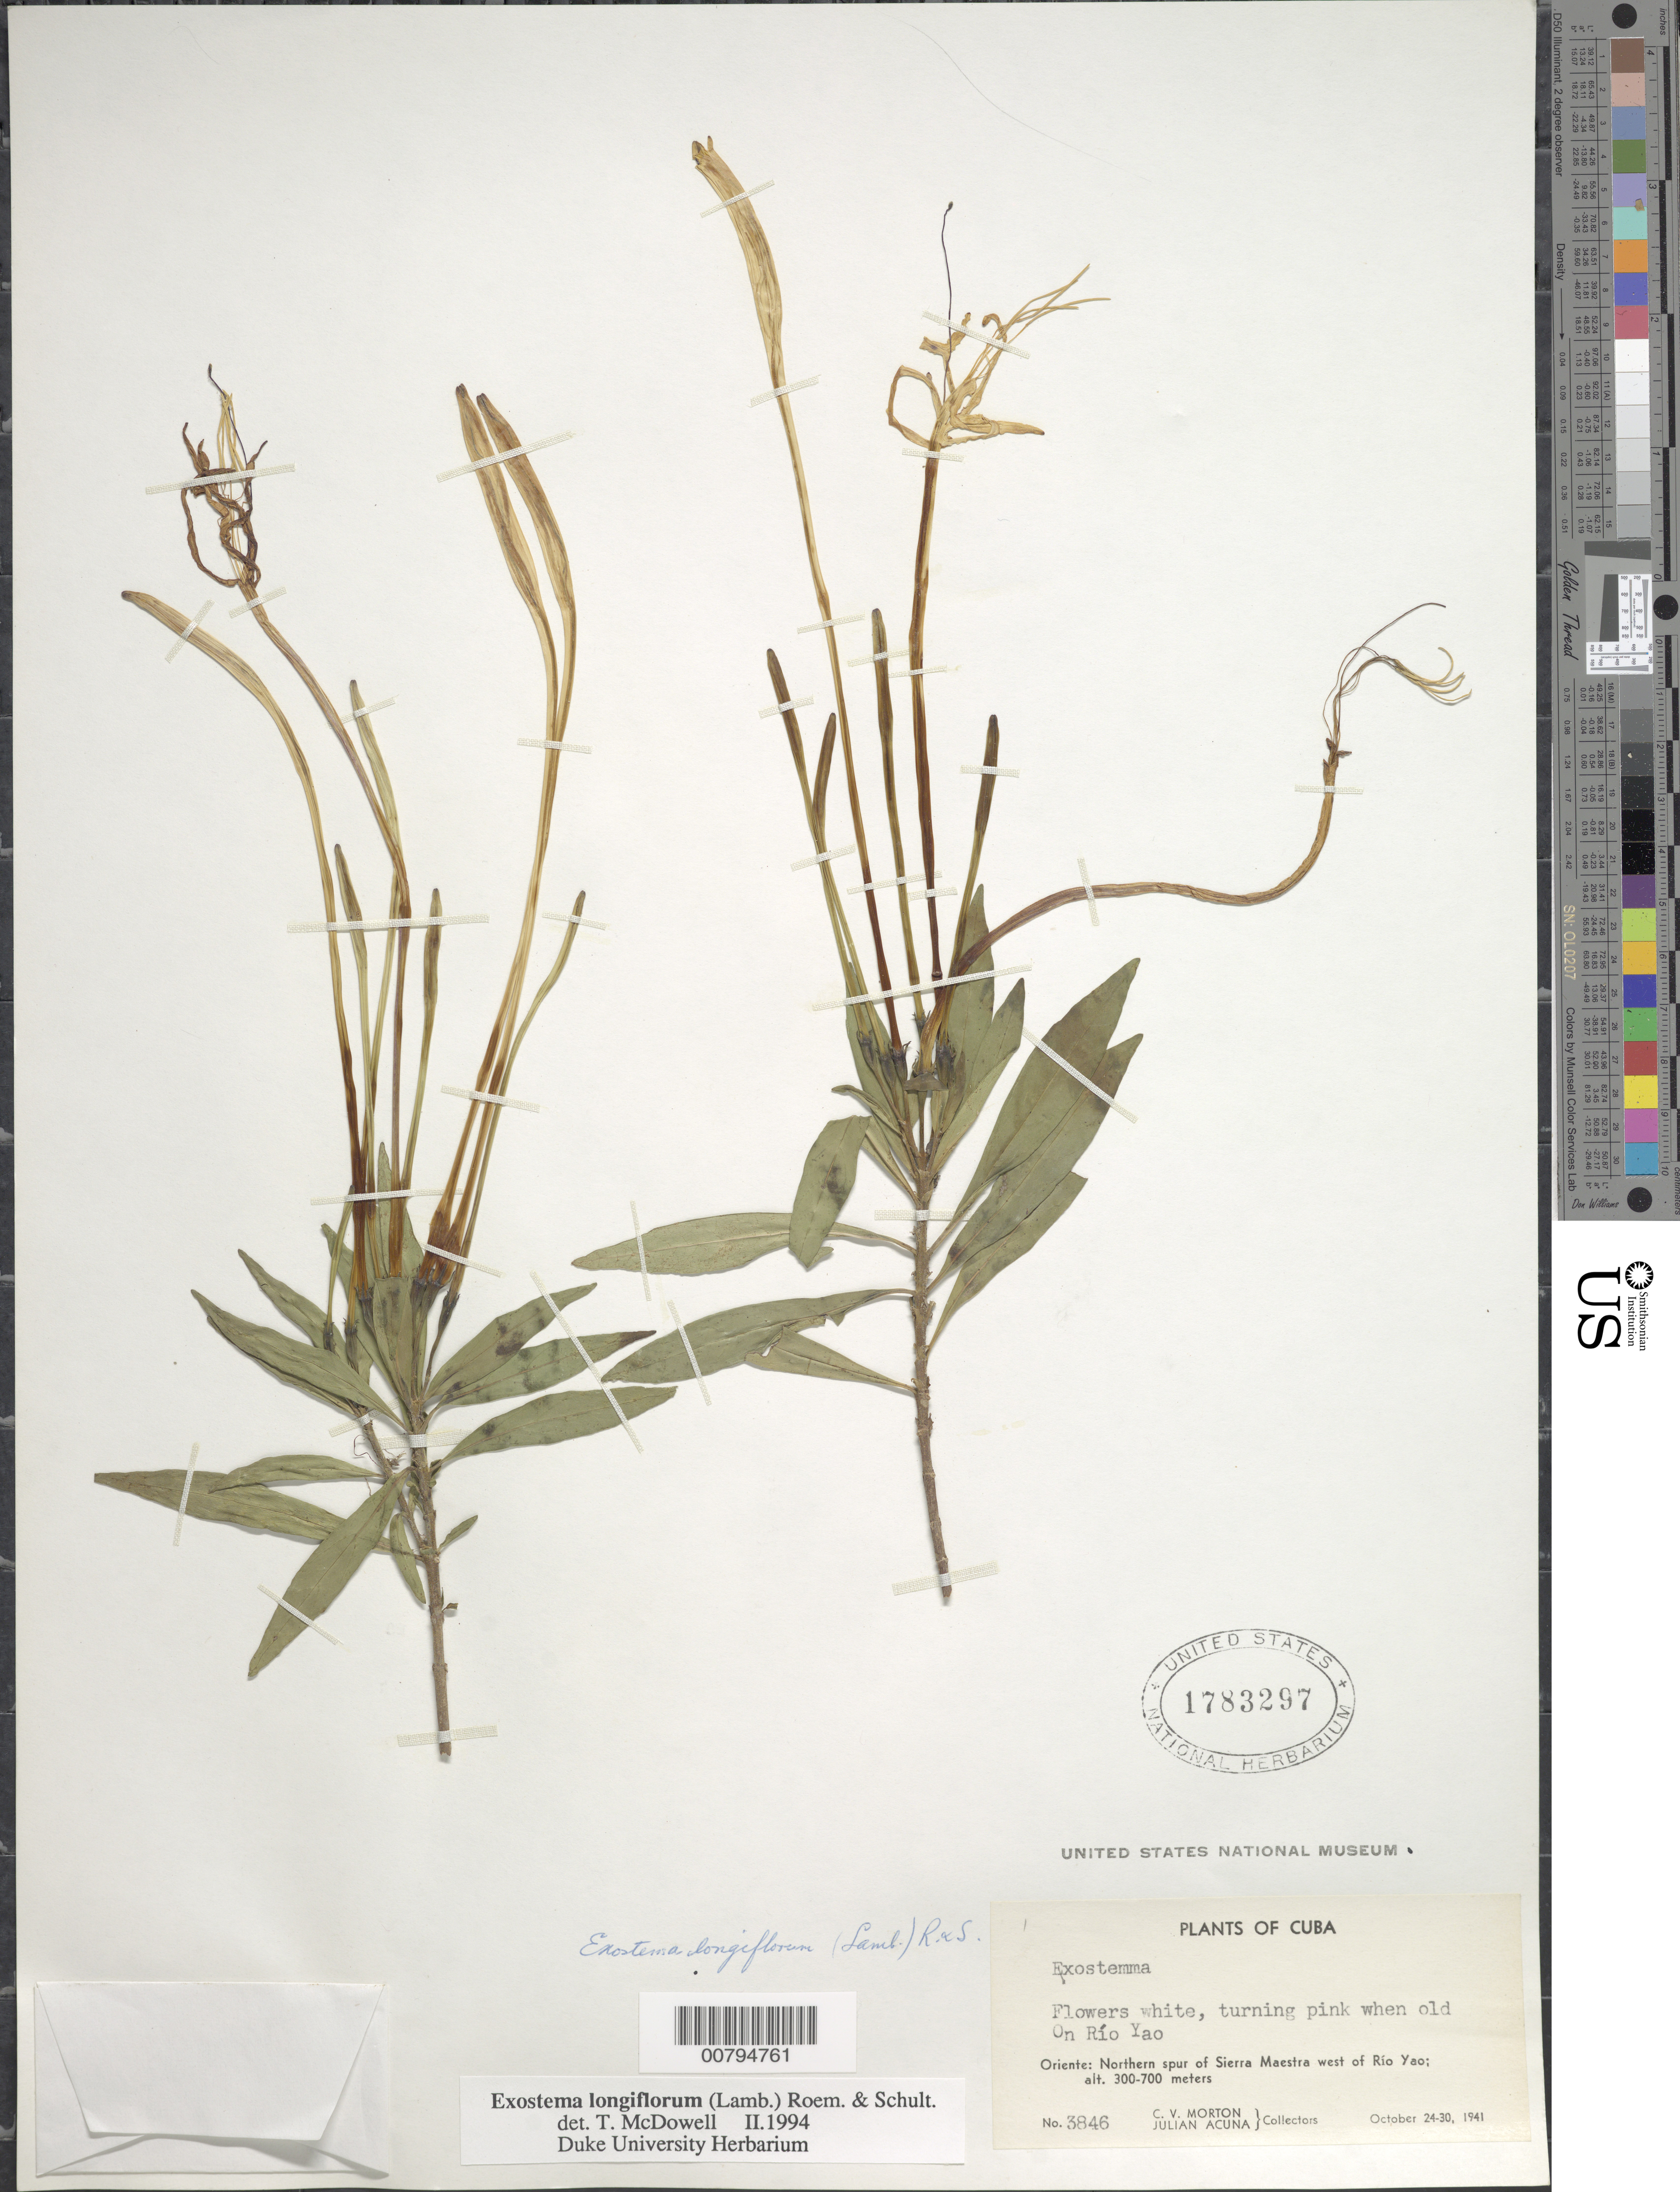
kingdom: Plantae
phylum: Tracheophyta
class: Magnoliopsida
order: Gentianales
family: Rubiaceae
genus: Exostema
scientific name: Exostema longiflorum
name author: (Lamb.) Roem. & Schult.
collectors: C. V. Morton & J. Acuña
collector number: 3846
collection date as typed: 24 Oct 1941 to 30 Oct 1941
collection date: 1941-10-24/1941-10-30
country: Cuba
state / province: Oriente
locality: On Rio Yao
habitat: Riverside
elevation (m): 300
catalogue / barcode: US 1783297